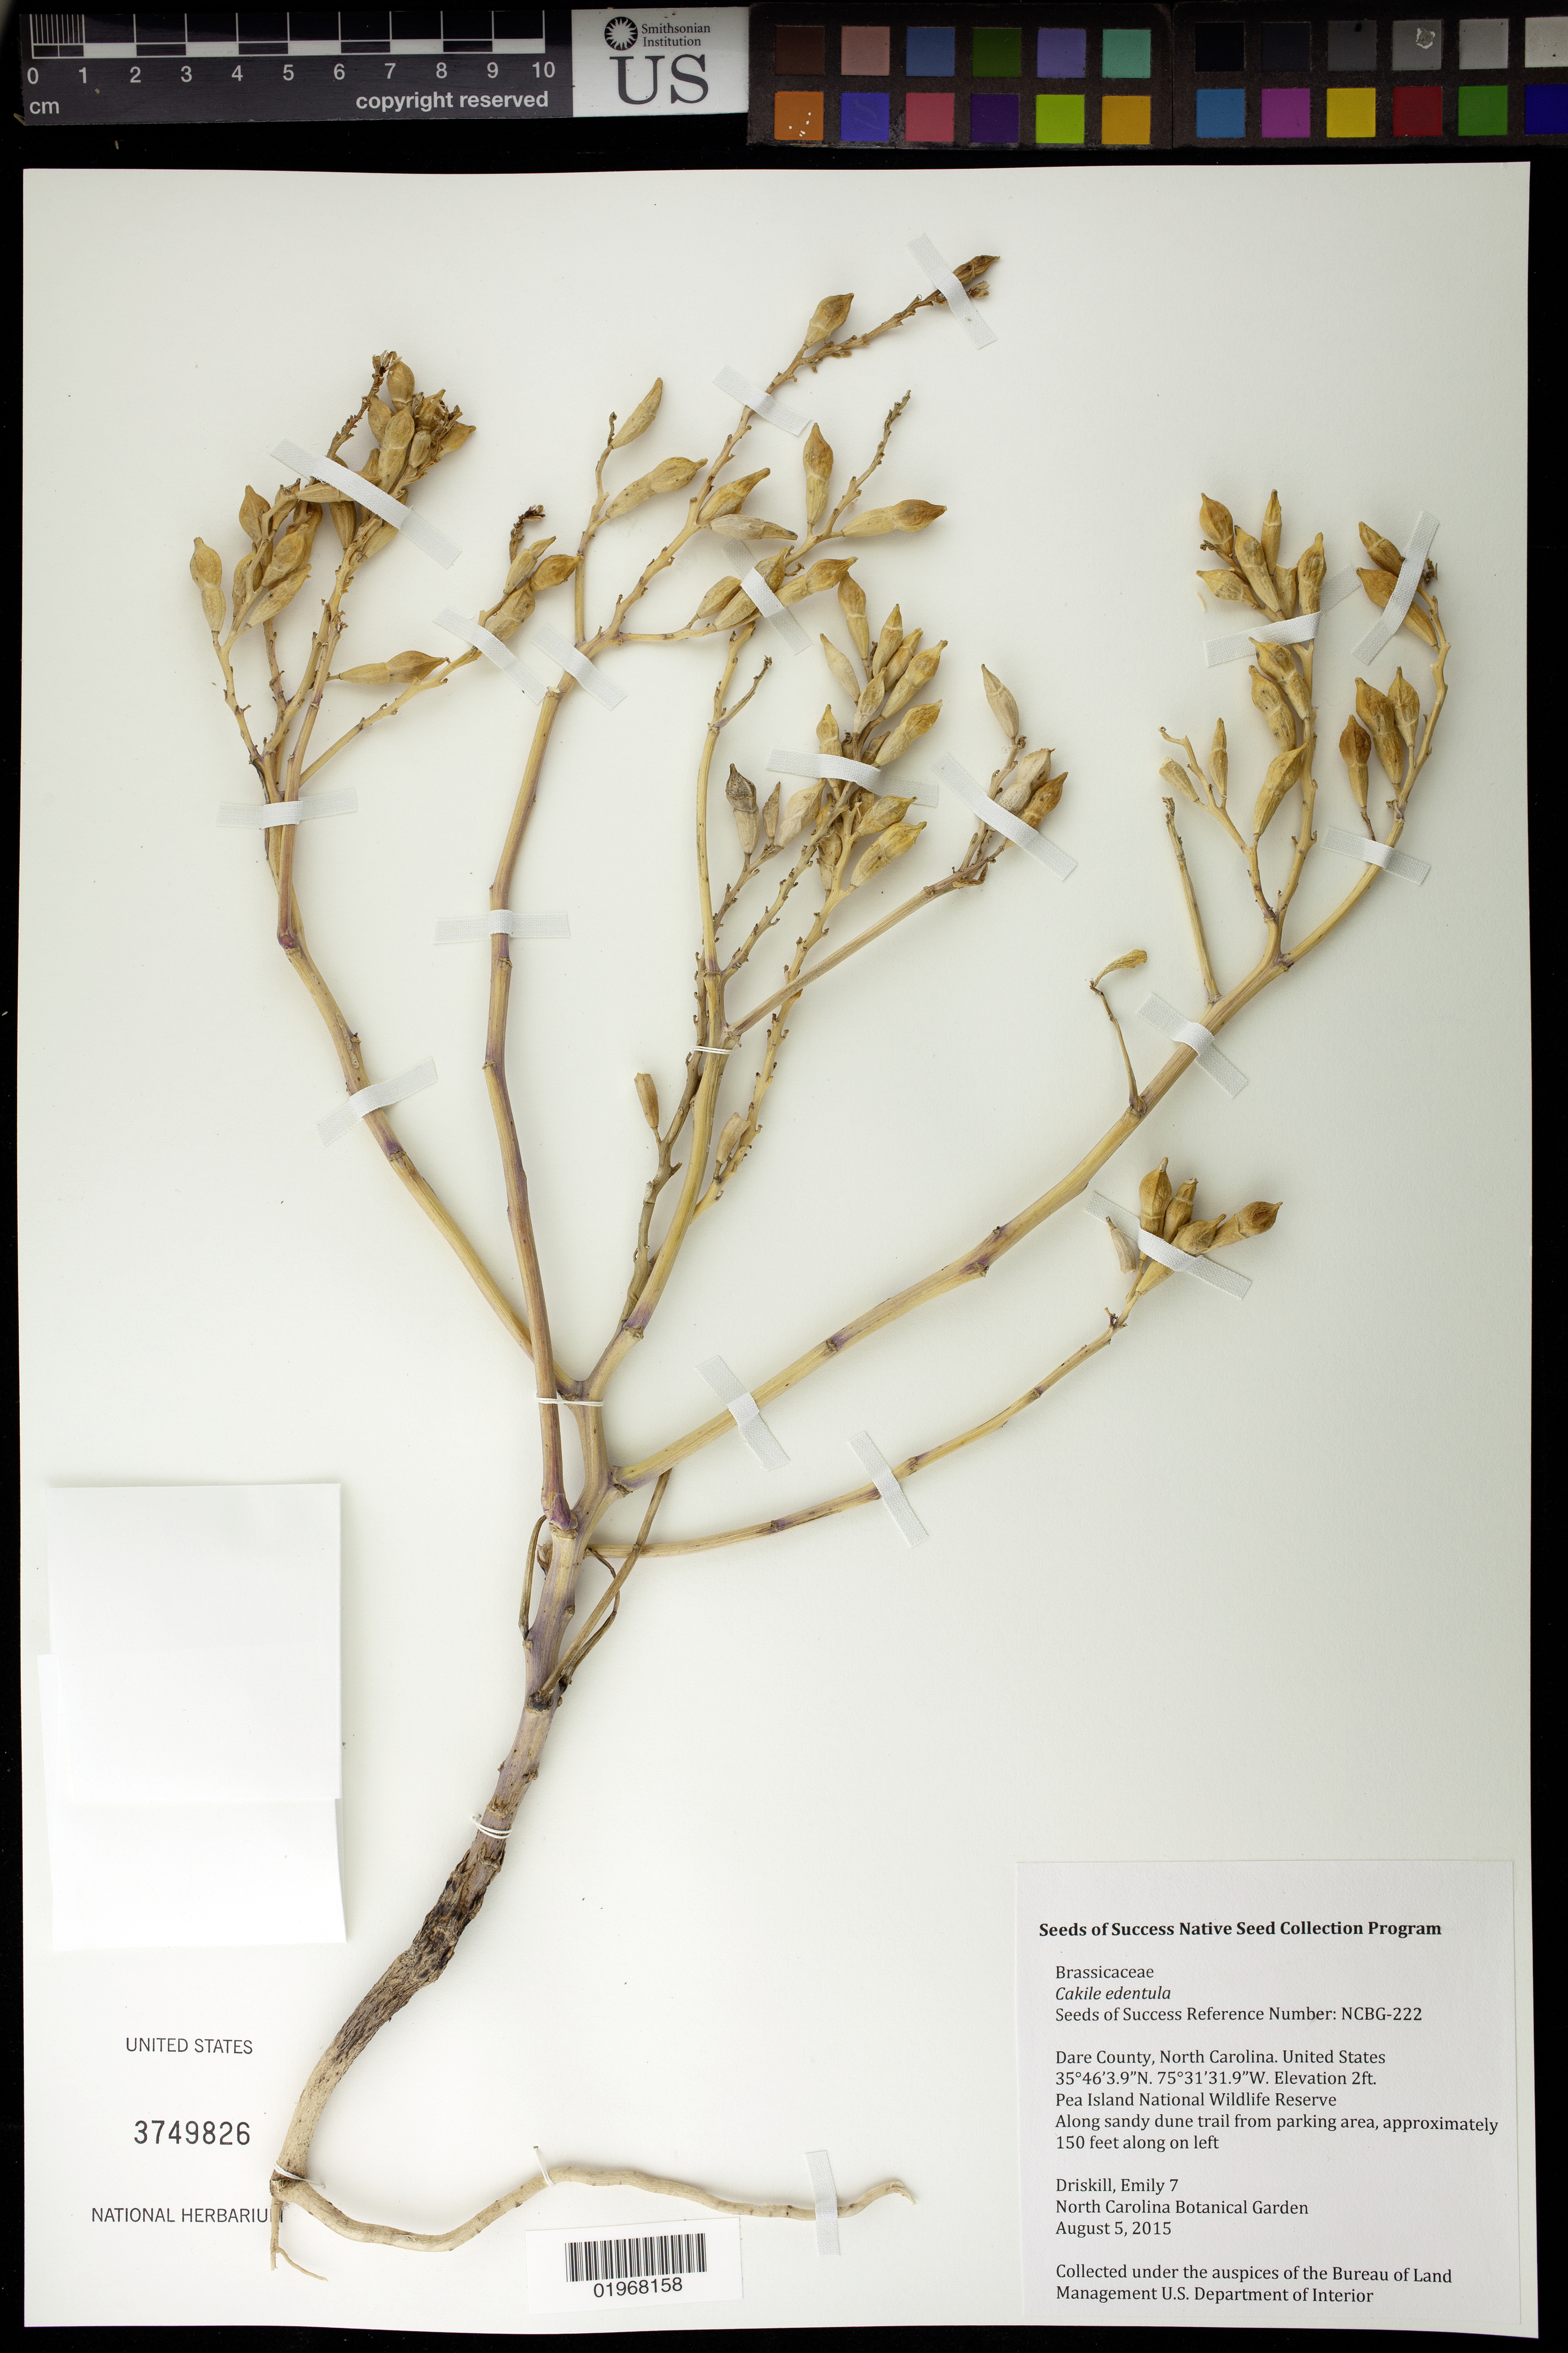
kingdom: Plantae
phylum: Tracheophyta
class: Magnoliopsida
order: Brassicales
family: Brassicaceae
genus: Cakile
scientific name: Cakile edentula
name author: (Bigelow) Hook.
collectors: E. Driskill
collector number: NCBG-222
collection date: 2015-08-05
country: United States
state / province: North Carolina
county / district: Dare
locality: Pea Island National Wildlife Refuge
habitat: Dunes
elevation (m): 1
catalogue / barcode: US 3749826